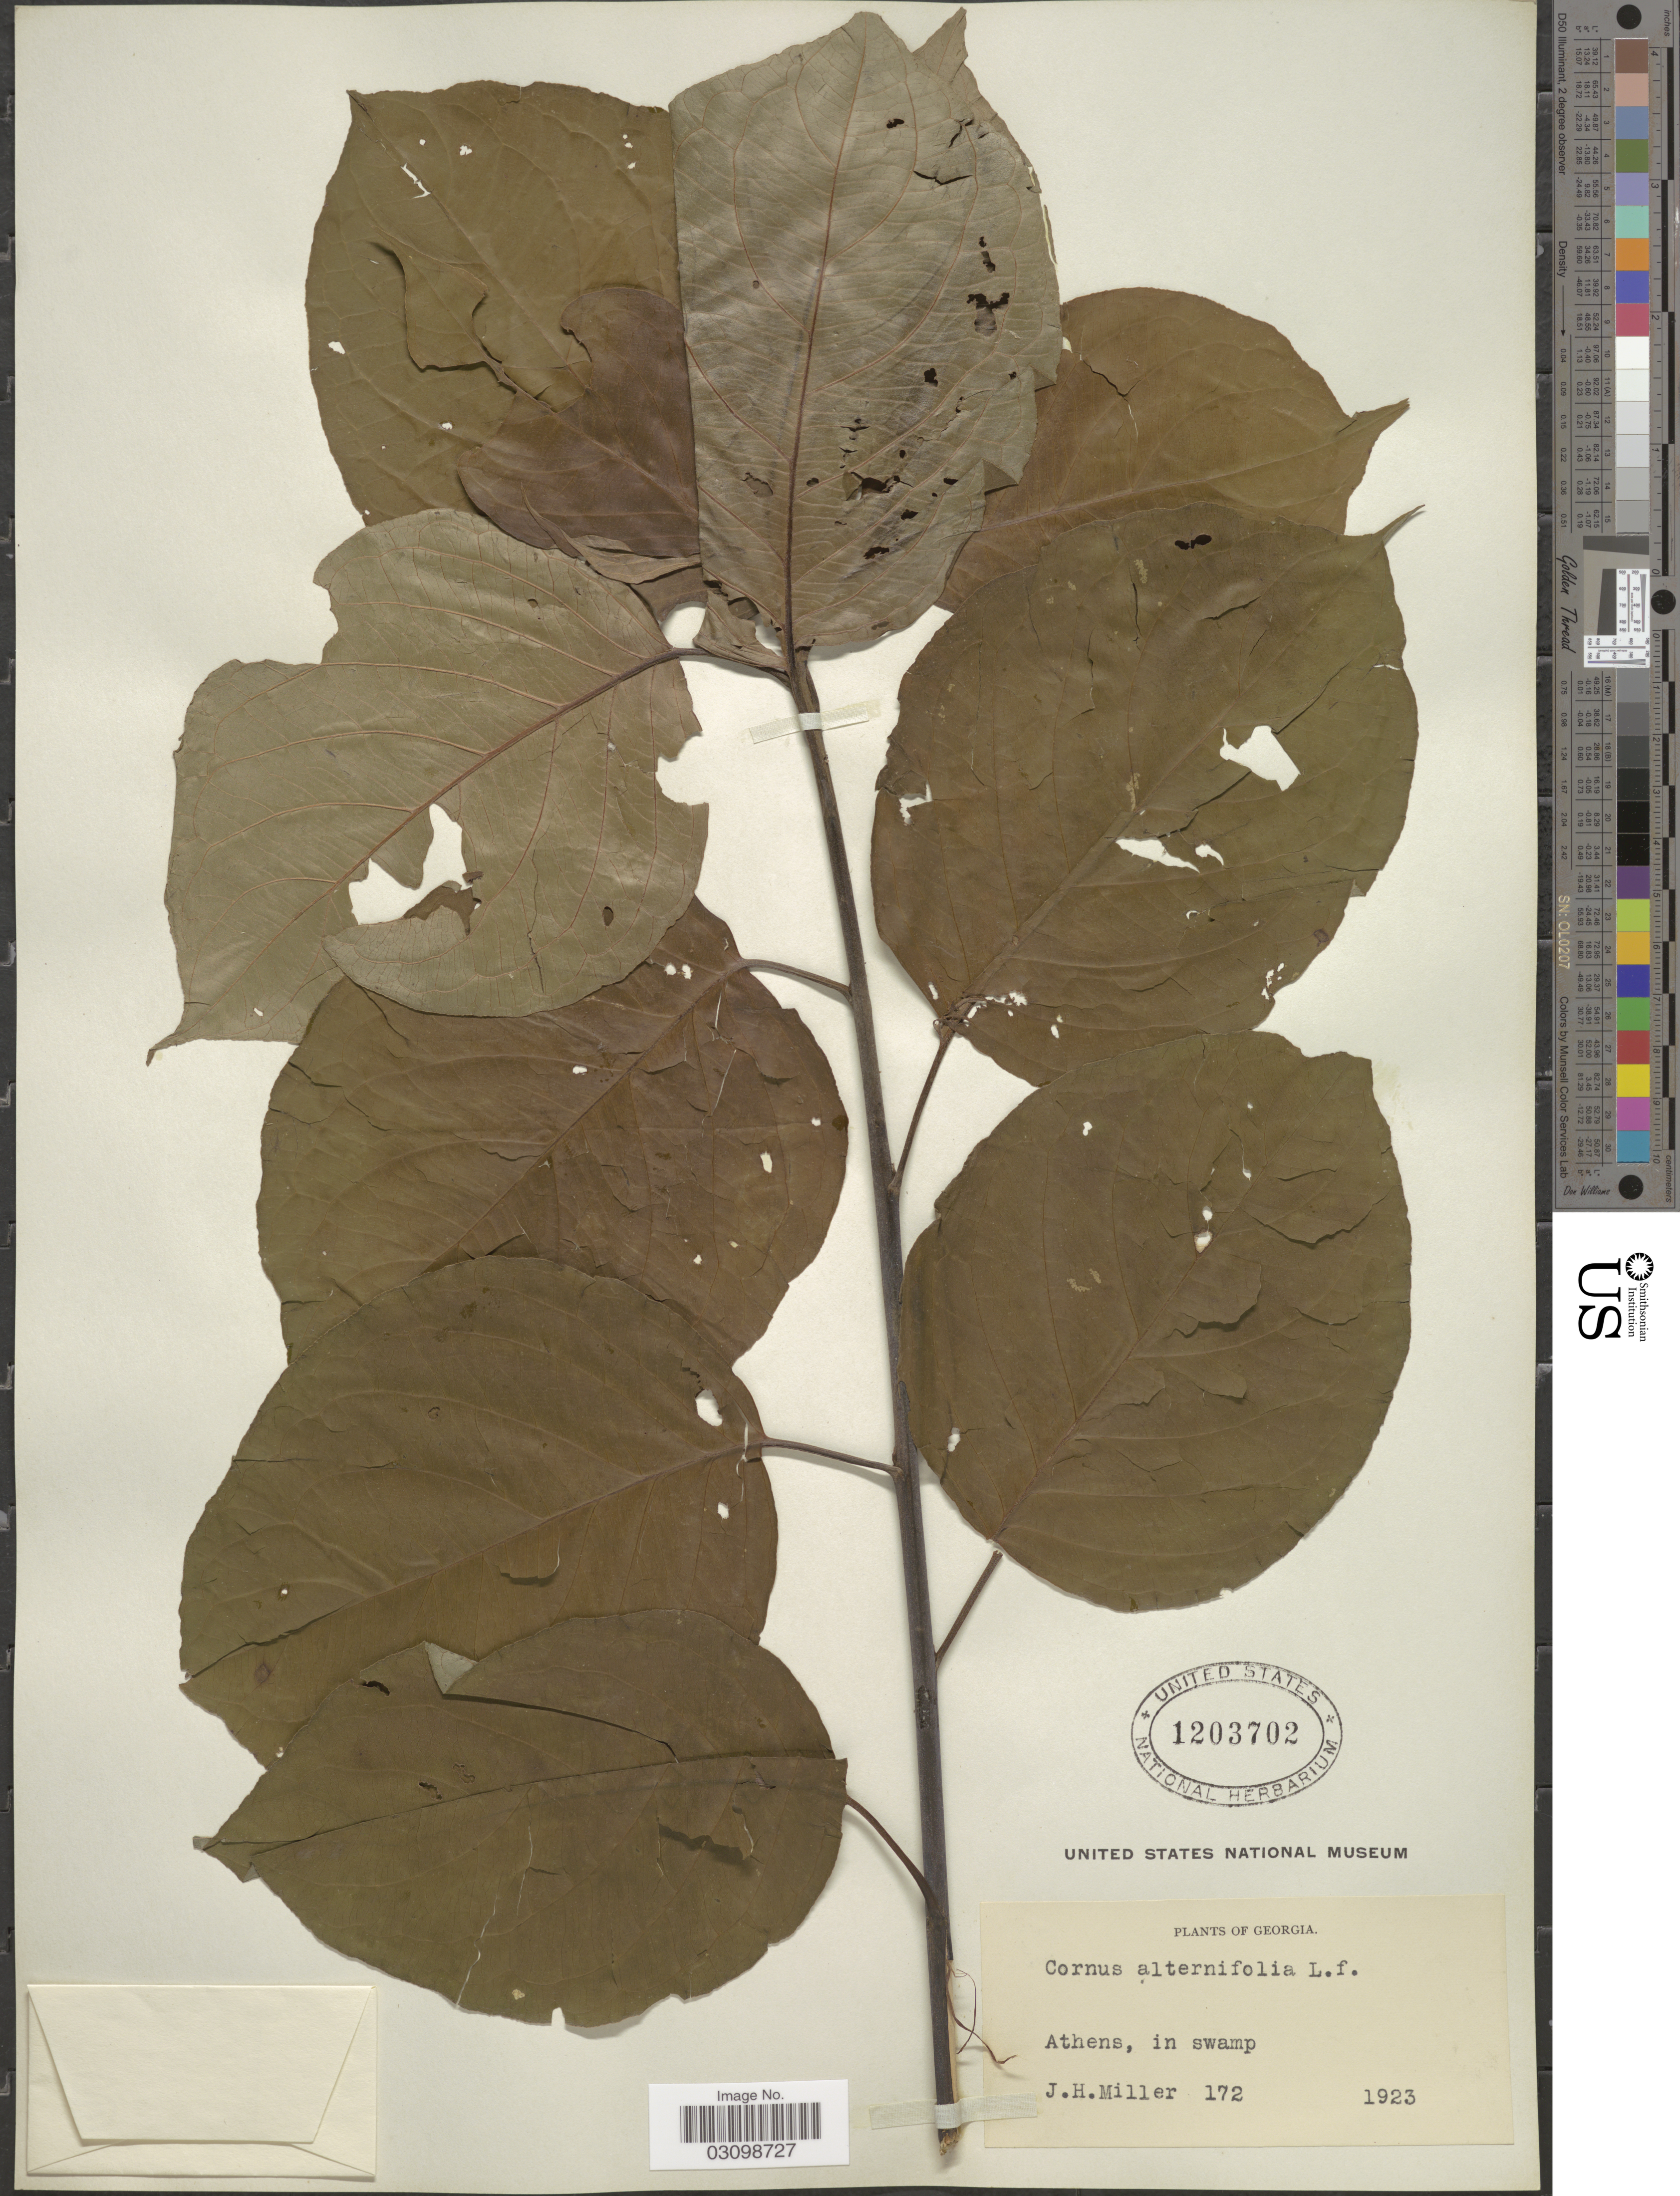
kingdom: Plantae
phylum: Tracheophyta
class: Magnoliopsida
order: Cornales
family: Cornaceae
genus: Cornus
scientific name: Cornus alternifolia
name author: L.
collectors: J. H. Miller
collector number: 172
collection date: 1923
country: United States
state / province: Georgia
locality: Athens, in swamp.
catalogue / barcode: US 1203702